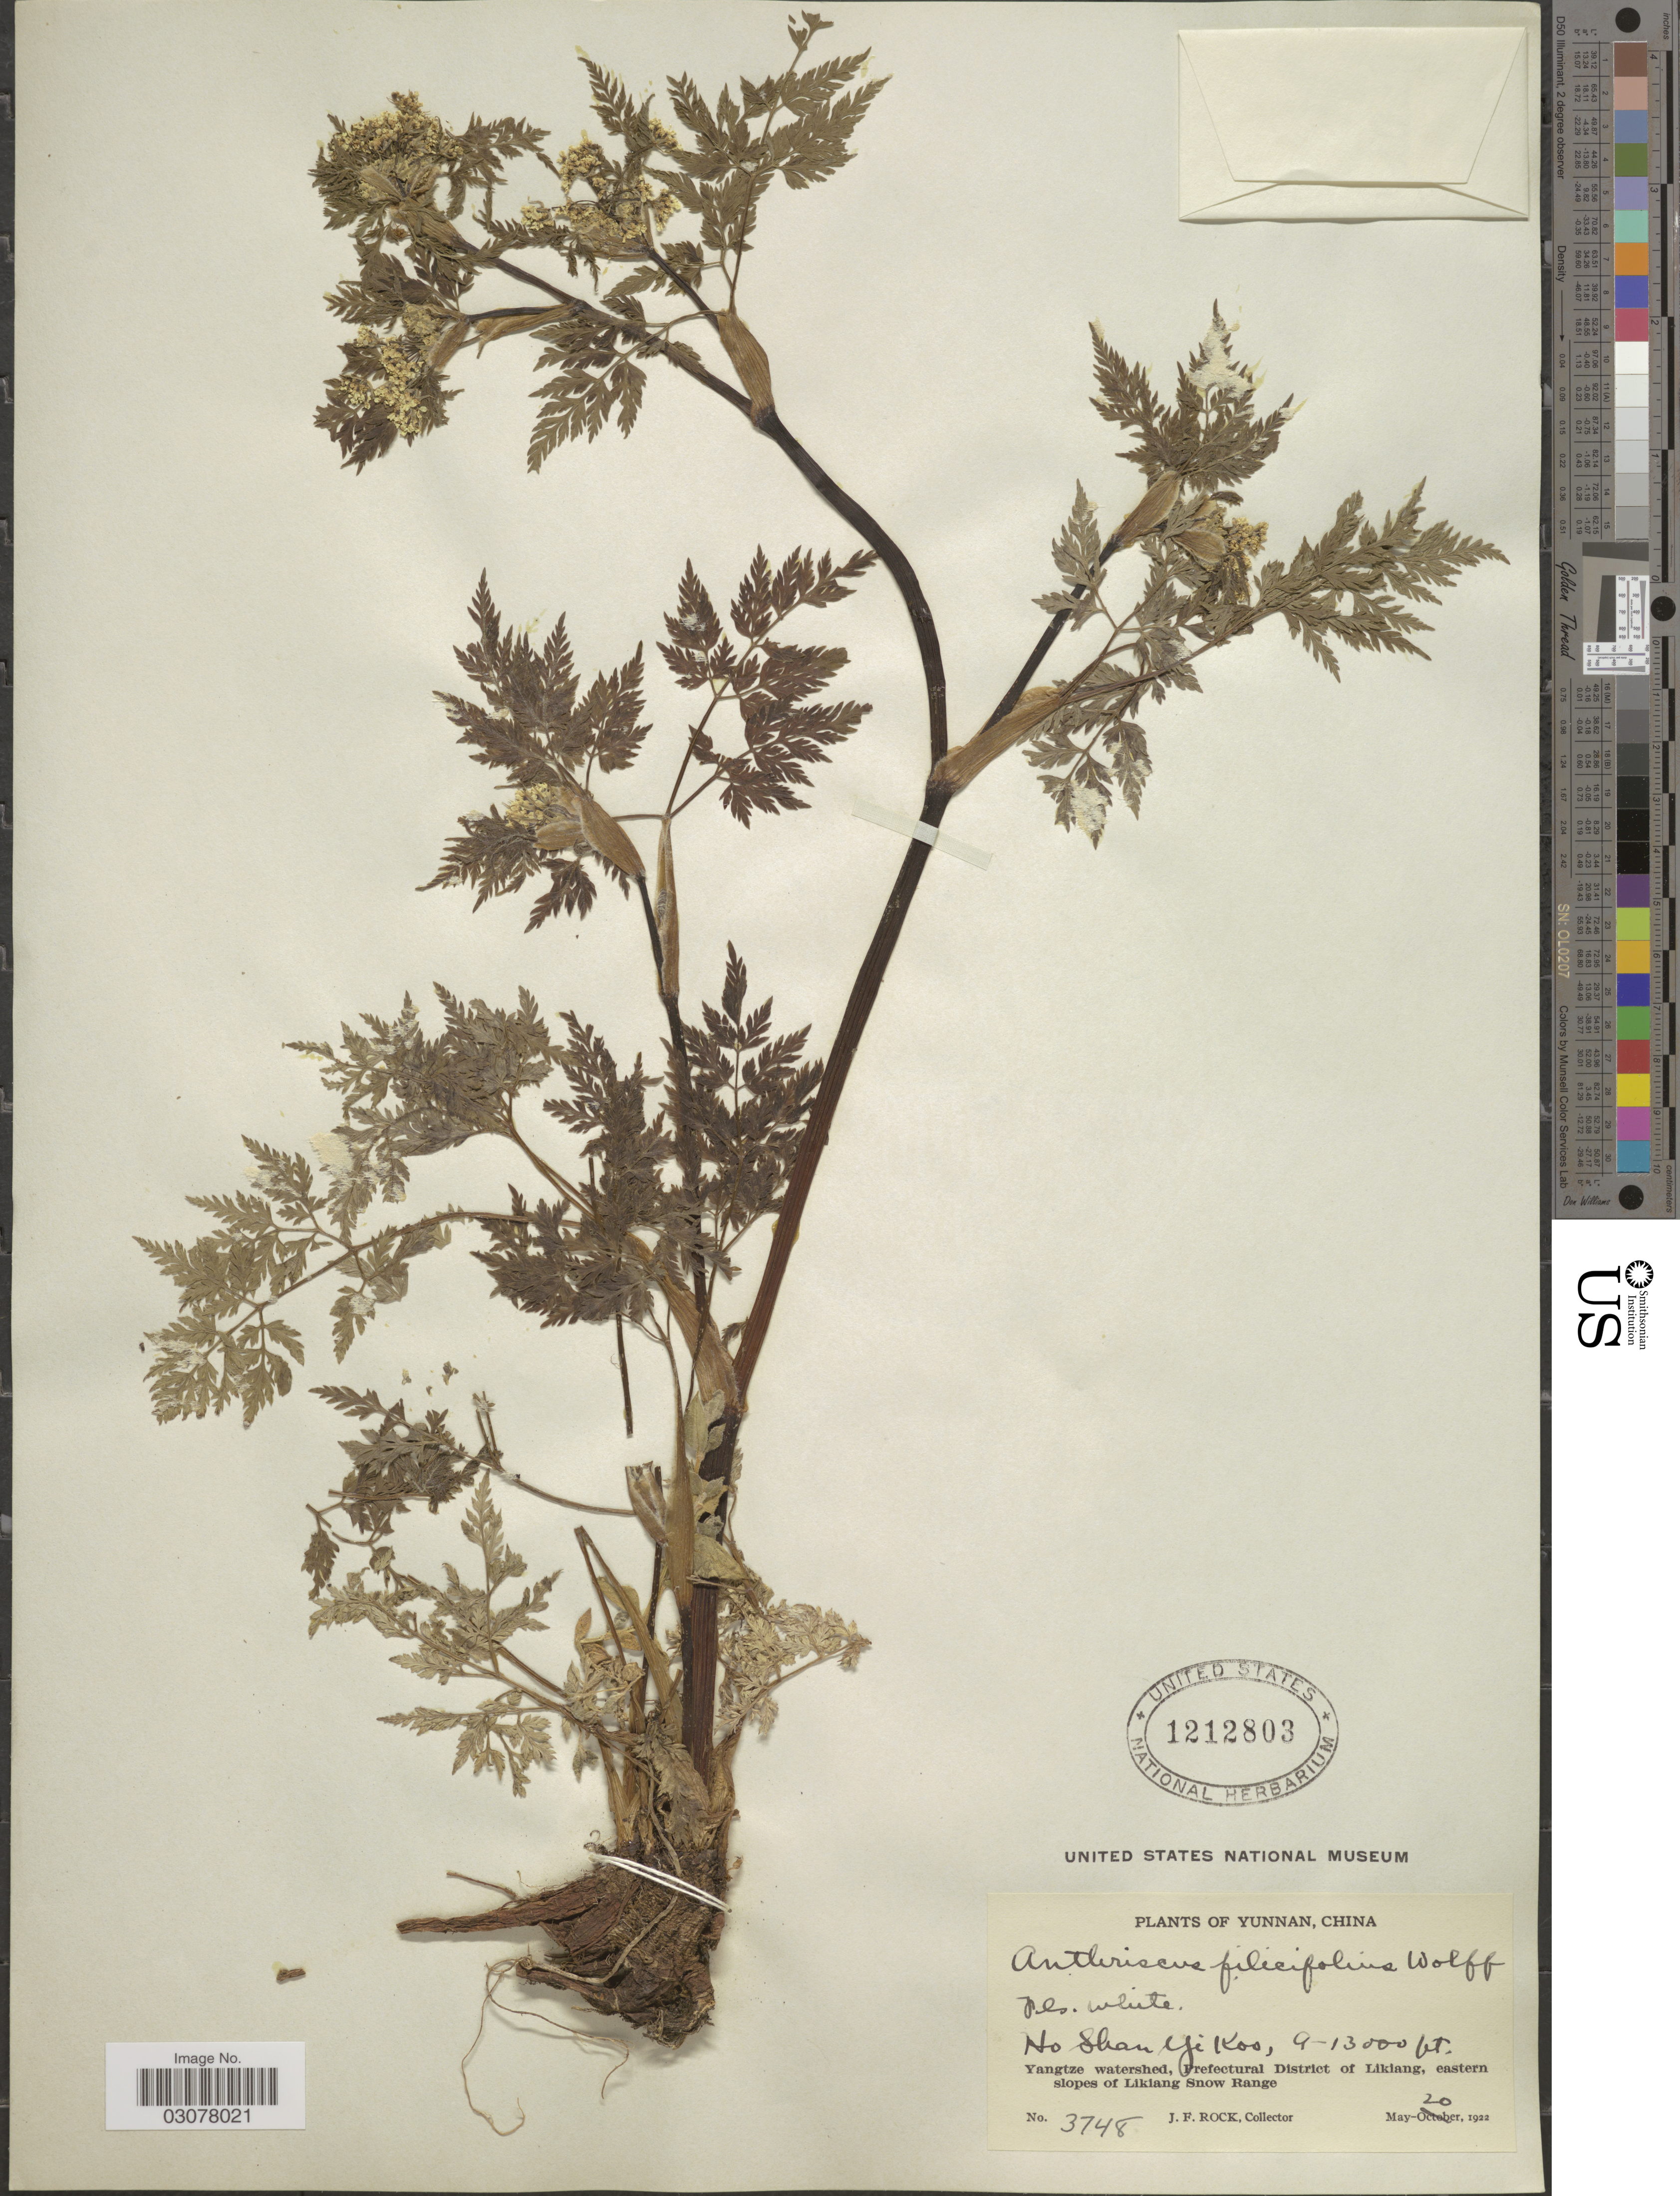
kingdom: Plantae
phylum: Tracheophyta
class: Magnoliopsida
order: Apiales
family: Apiaceae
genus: Anthriscus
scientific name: Anthriscus filicifolium H. Wolff sp. nov. ined.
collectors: J. Rock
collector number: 3748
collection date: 1922-05-20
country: China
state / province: Yunnan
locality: Ho Shan Yi Koo, Yangtze watershed, Prefectural District of Likiang, eastern slopes of Likiang Snow Range.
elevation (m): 2743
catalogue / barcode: US 1212803